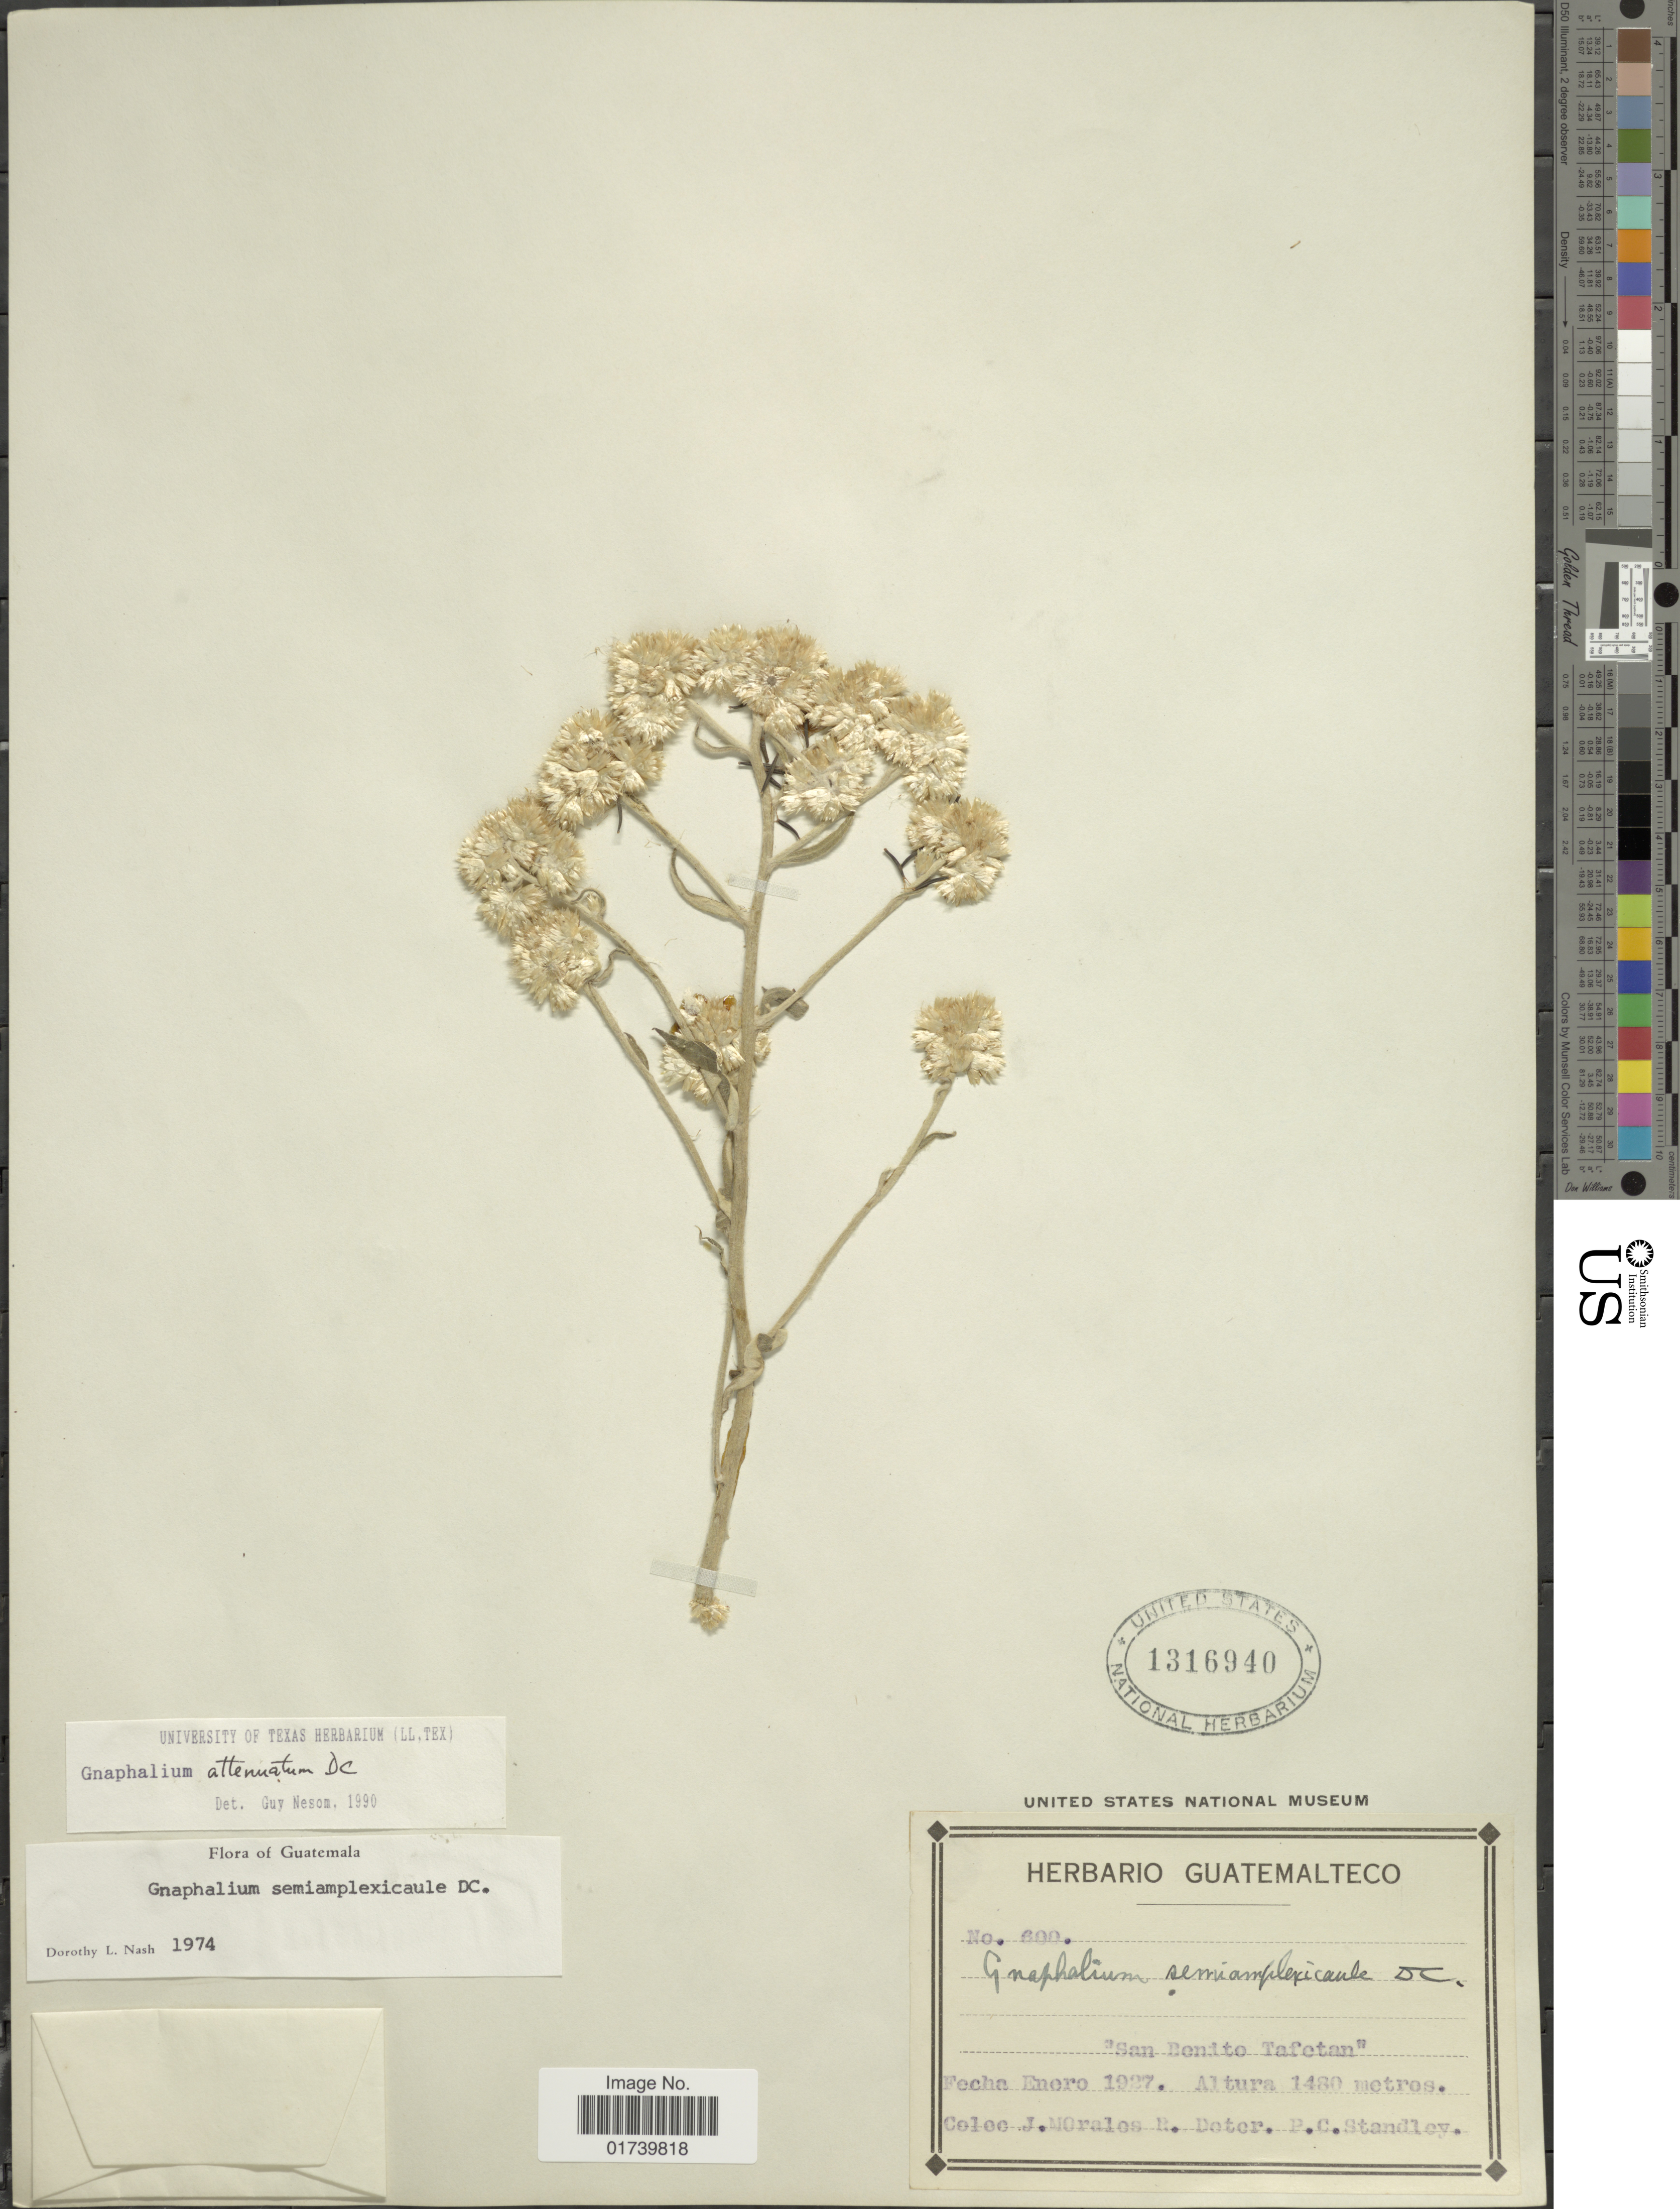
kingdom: Plantae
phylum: Tracheophyta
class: Magnoliopsida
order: Asterales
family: Asteraceae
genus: Pseudognaphalium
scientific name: Pseudognaphalium attenuatum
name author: (DC.) Anderb.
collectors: J. Morales, R. Deter & P. C. Standley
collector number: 699*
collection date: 1927-01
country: Guatemala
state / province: El Petén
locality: San benito Tafctan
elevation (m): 1480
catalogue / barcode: US 1316940